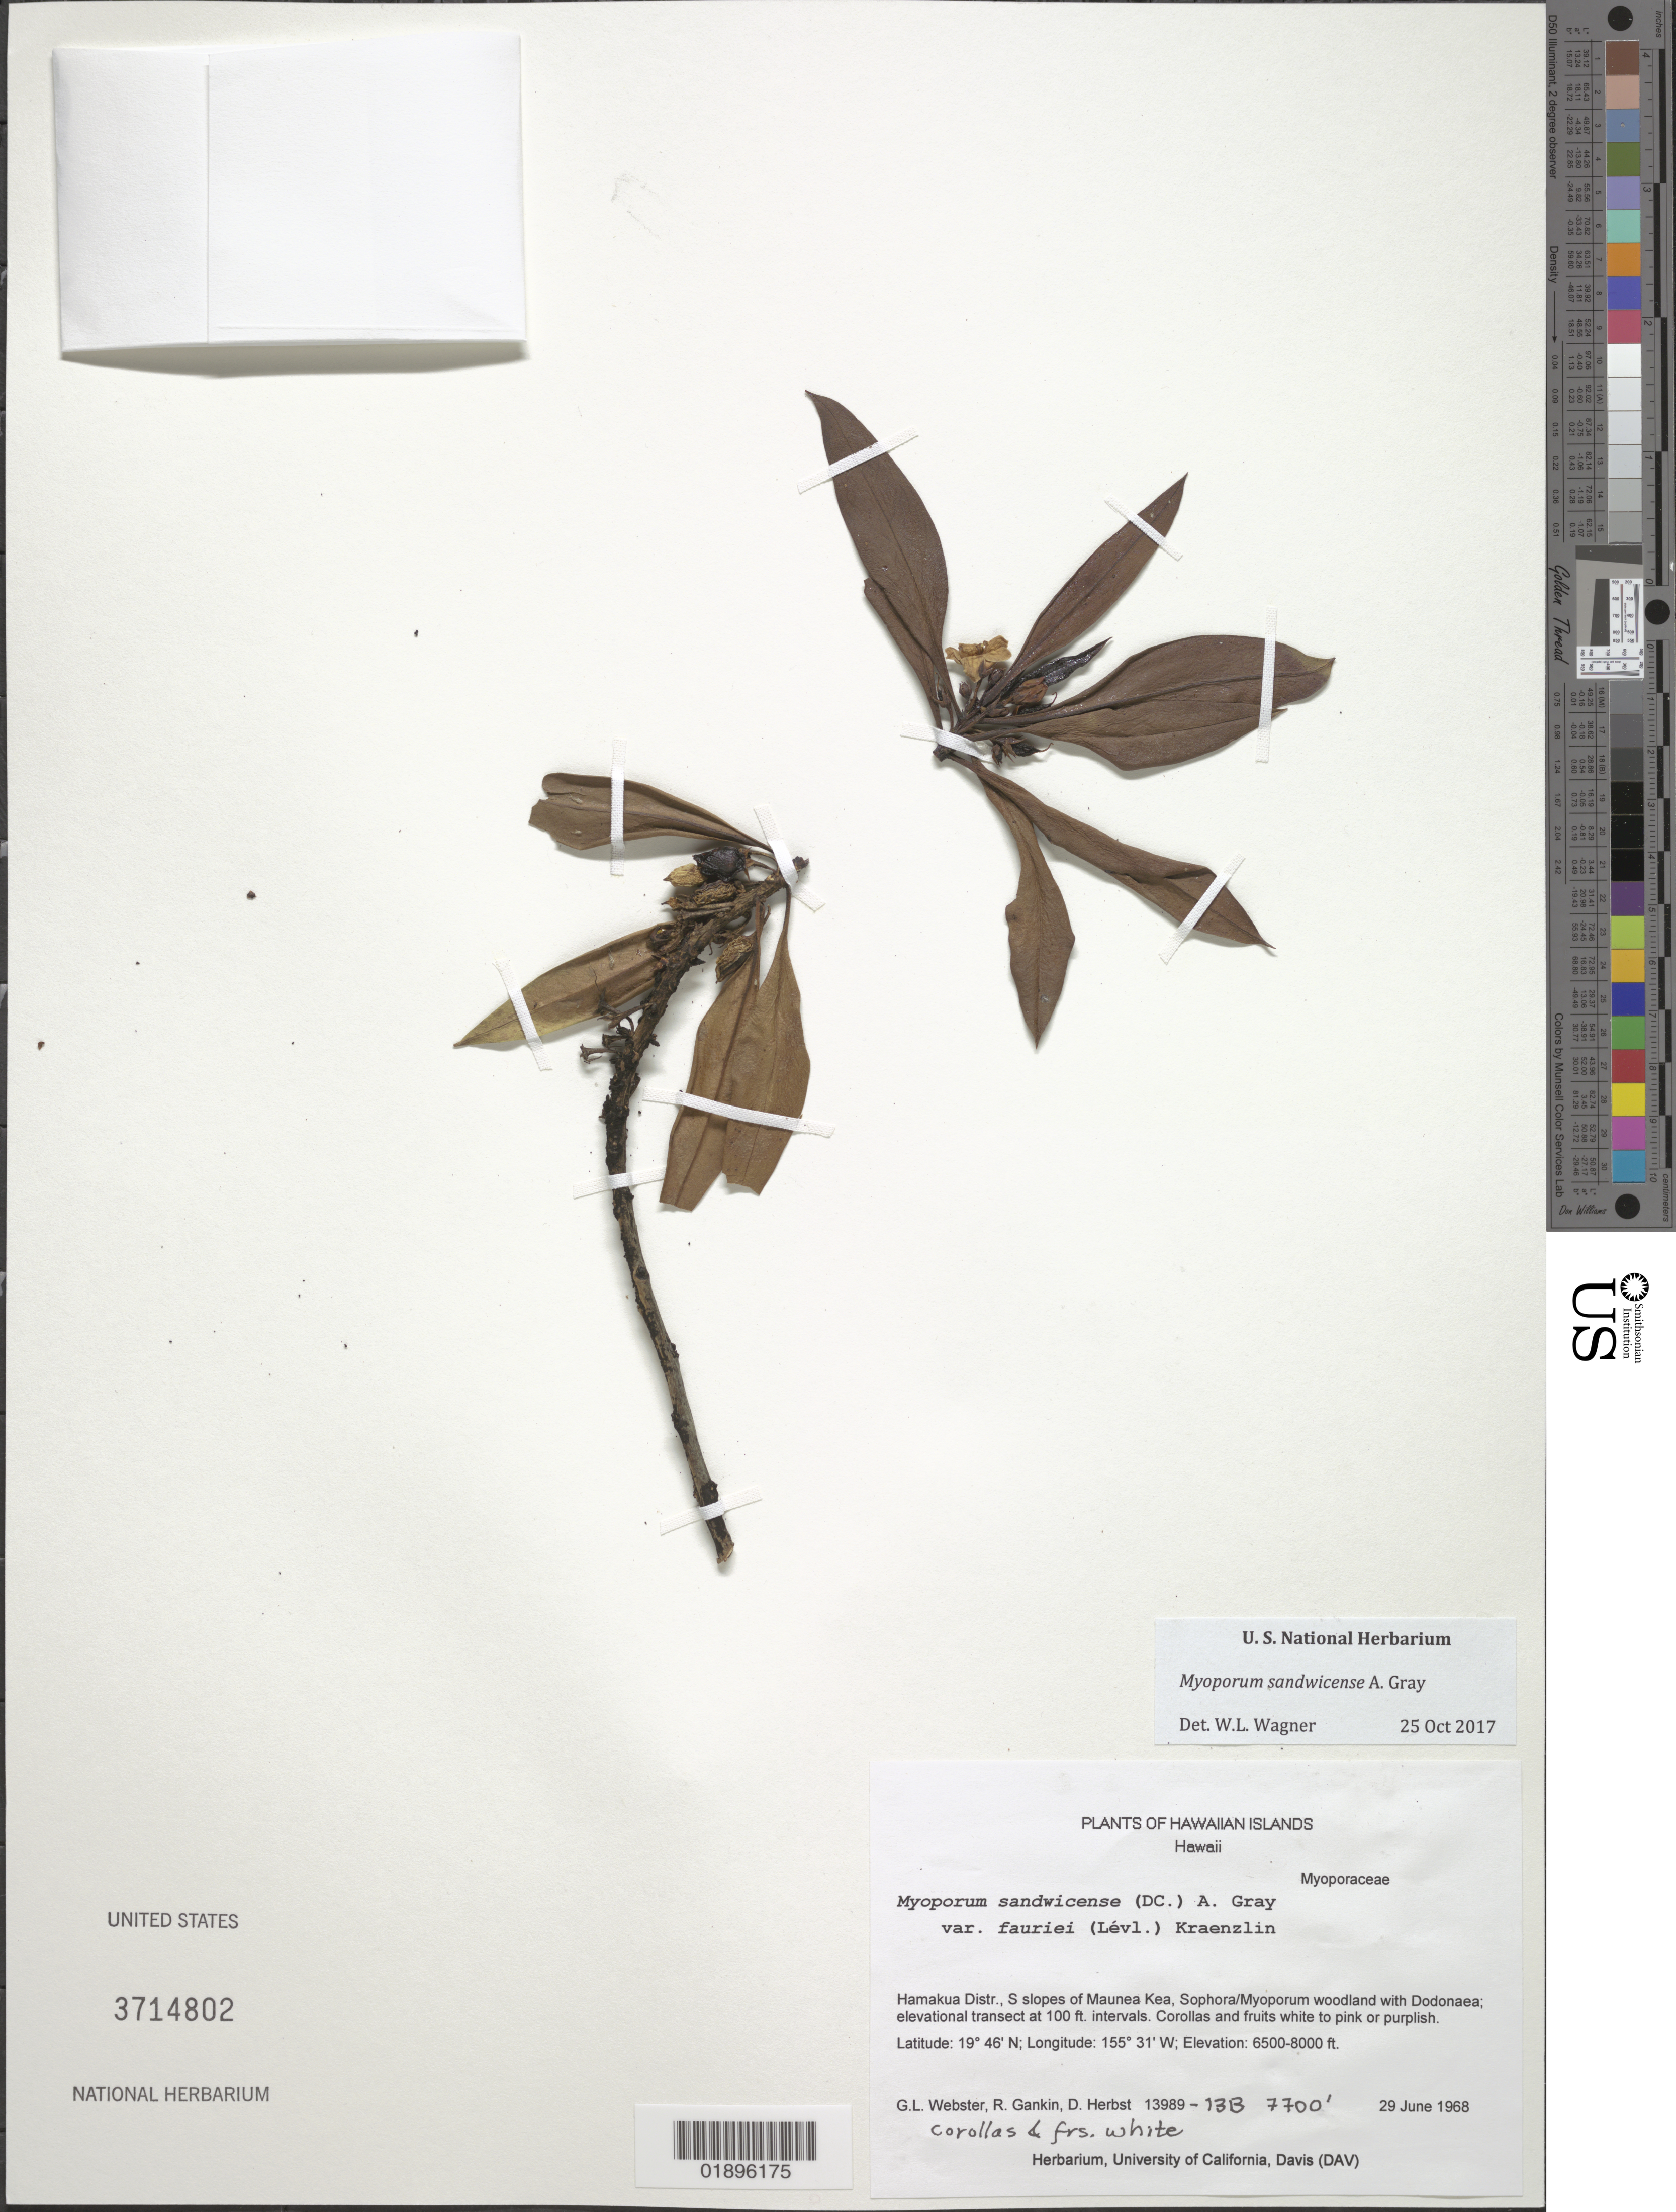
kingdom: Plantae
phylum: Tracheophyta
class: Magnoliopsida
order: Lamiales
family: Scrophulariaceae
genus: Myoporum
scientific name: Myoporum sandwicense subsp. sandwicense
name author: A. Gray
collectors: G. L. Webster, R. Gankin & D. R. Herbst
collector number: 13989-13B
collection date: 1968-06-29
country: United States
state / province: Hawaii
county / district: Hawaii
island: Hawaii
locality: Hamakua District, S slopes of Maunea Kea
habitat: Woodland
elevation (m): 2347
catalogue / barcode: US 3714802